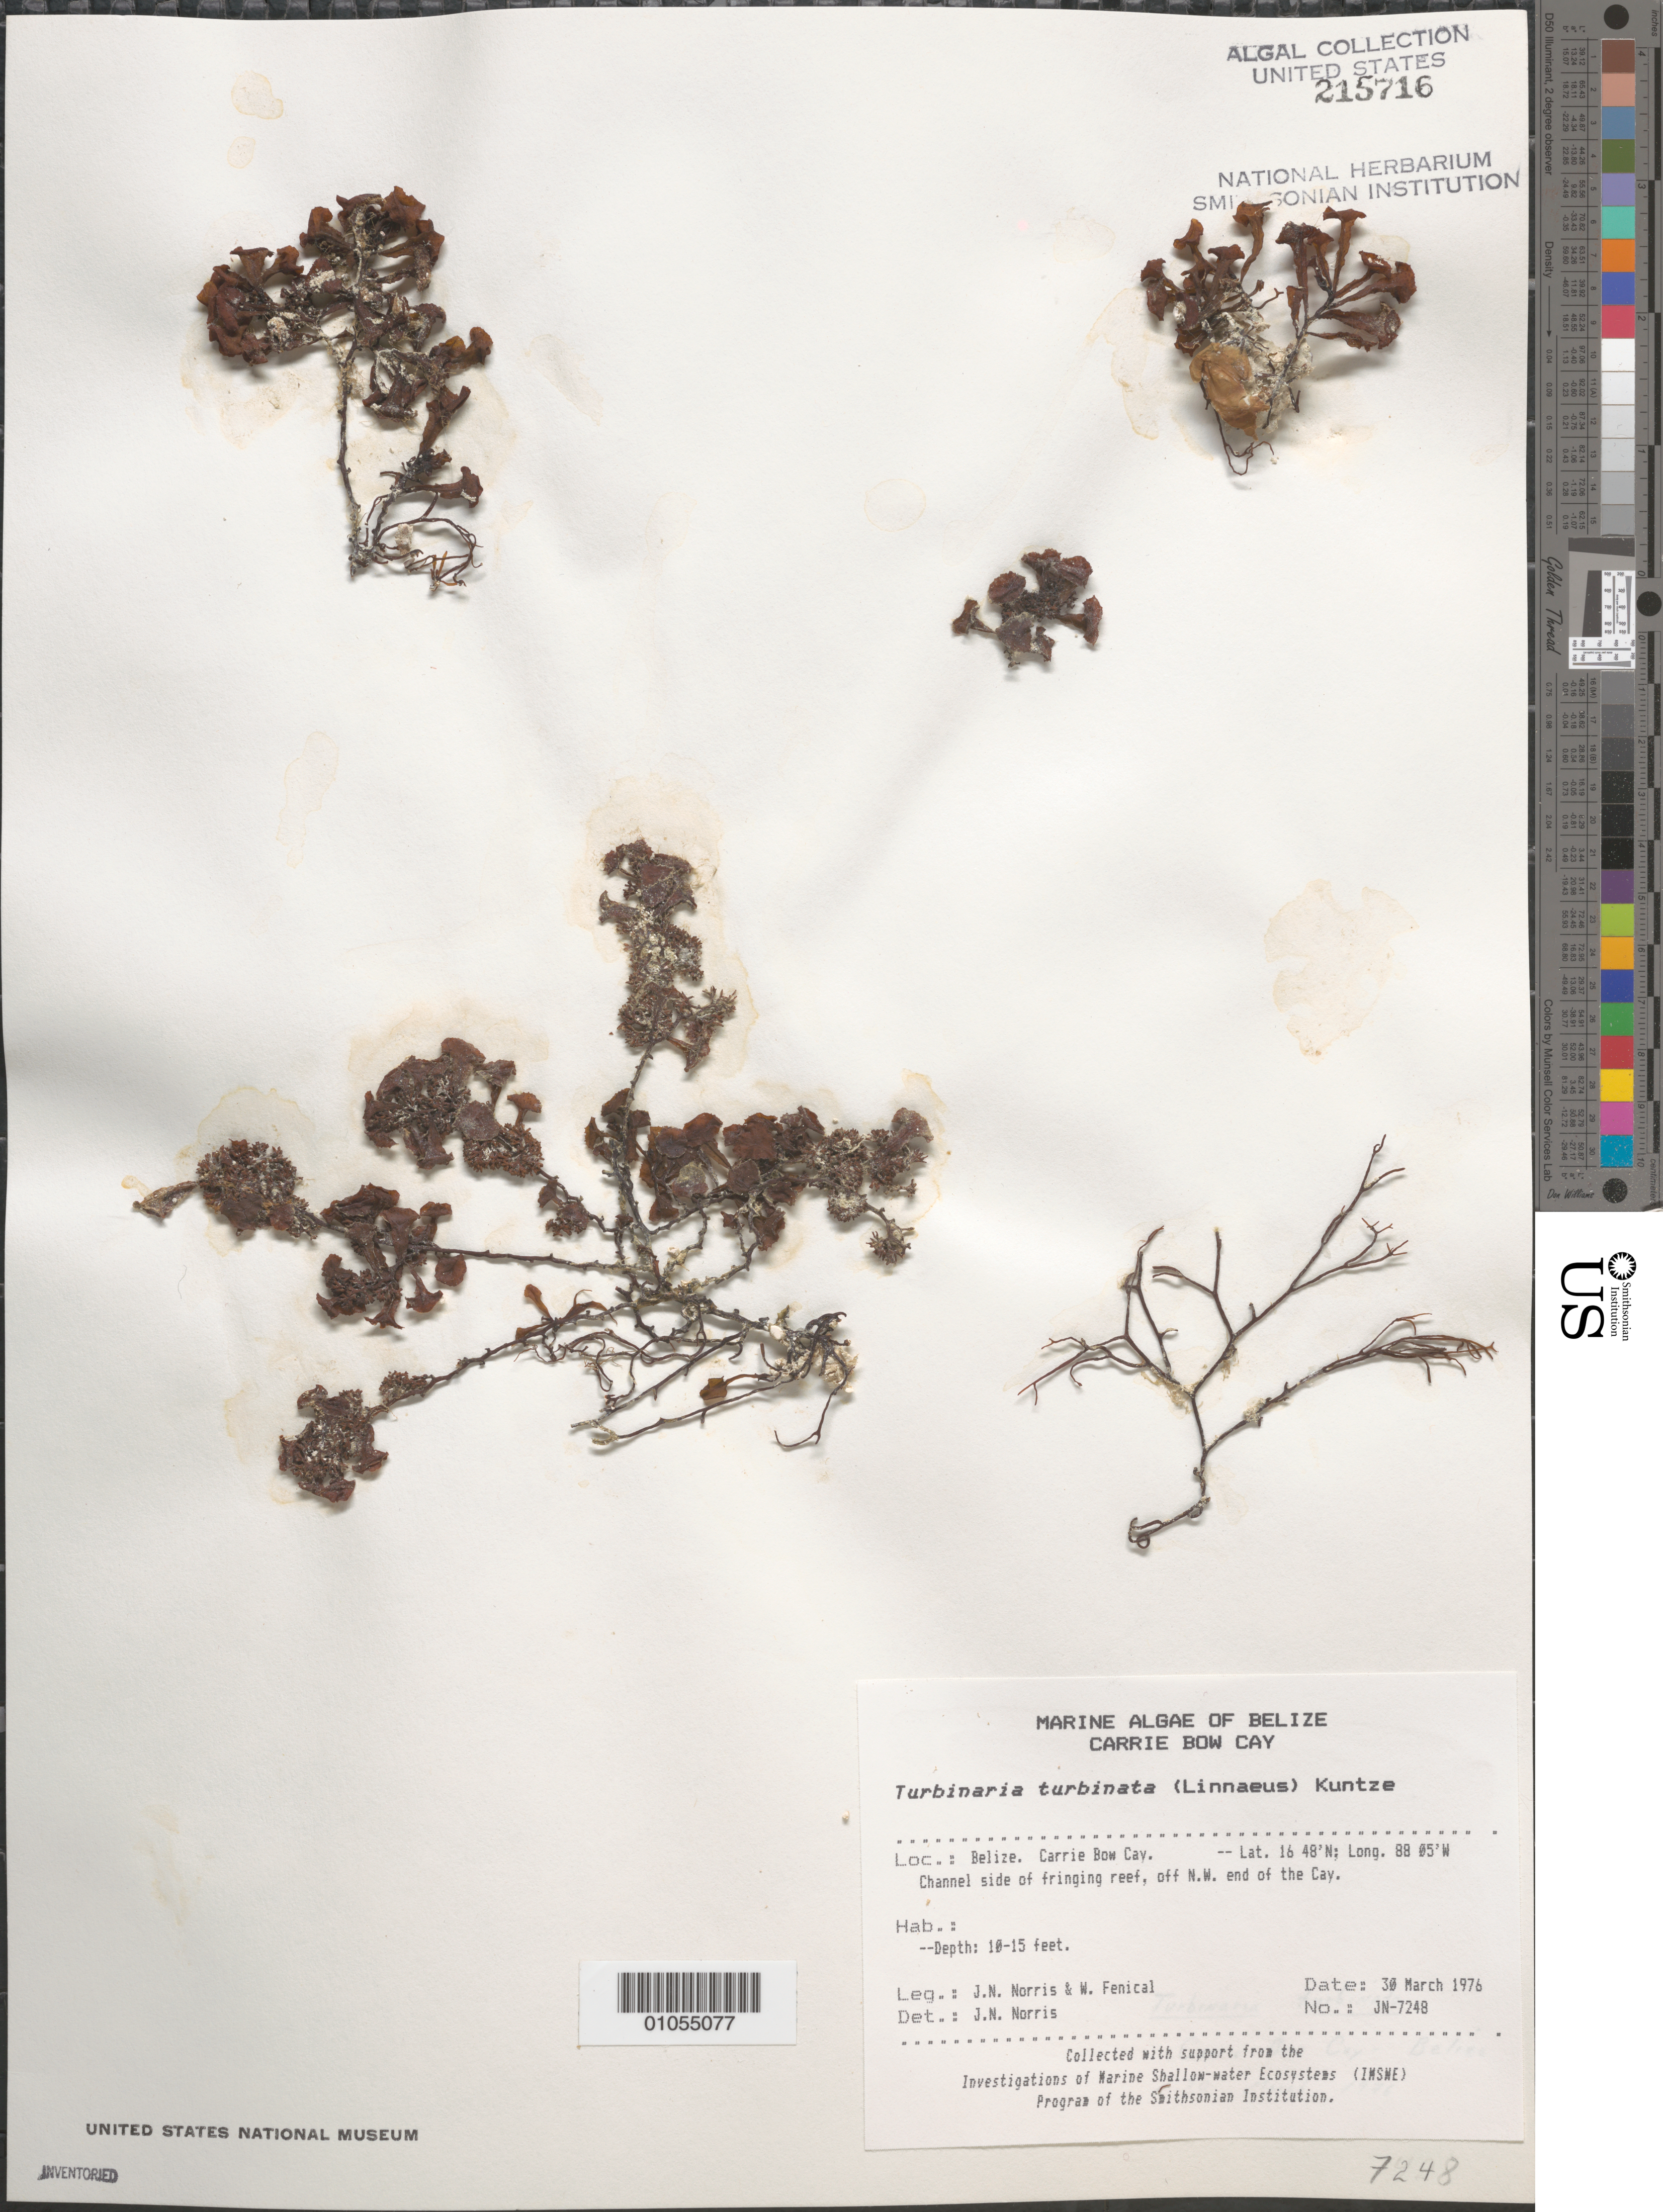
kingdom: Chromista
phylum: Ochrophyta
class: Phaeophyceae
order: Fucales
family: Sargassaceae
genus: Turbinaria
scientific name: Turbinaria turbinata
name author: (L.) Kuntze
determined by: Norris, James N.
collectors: J. N. Norris & W. Fenical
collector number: JN-7248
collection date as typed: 30 Mar 1976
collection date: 1976-03-30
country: Belize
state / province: Stann Creek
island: Carrie Bow Cay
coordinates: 16 48'N, 88 05'W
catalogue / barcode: US 215716